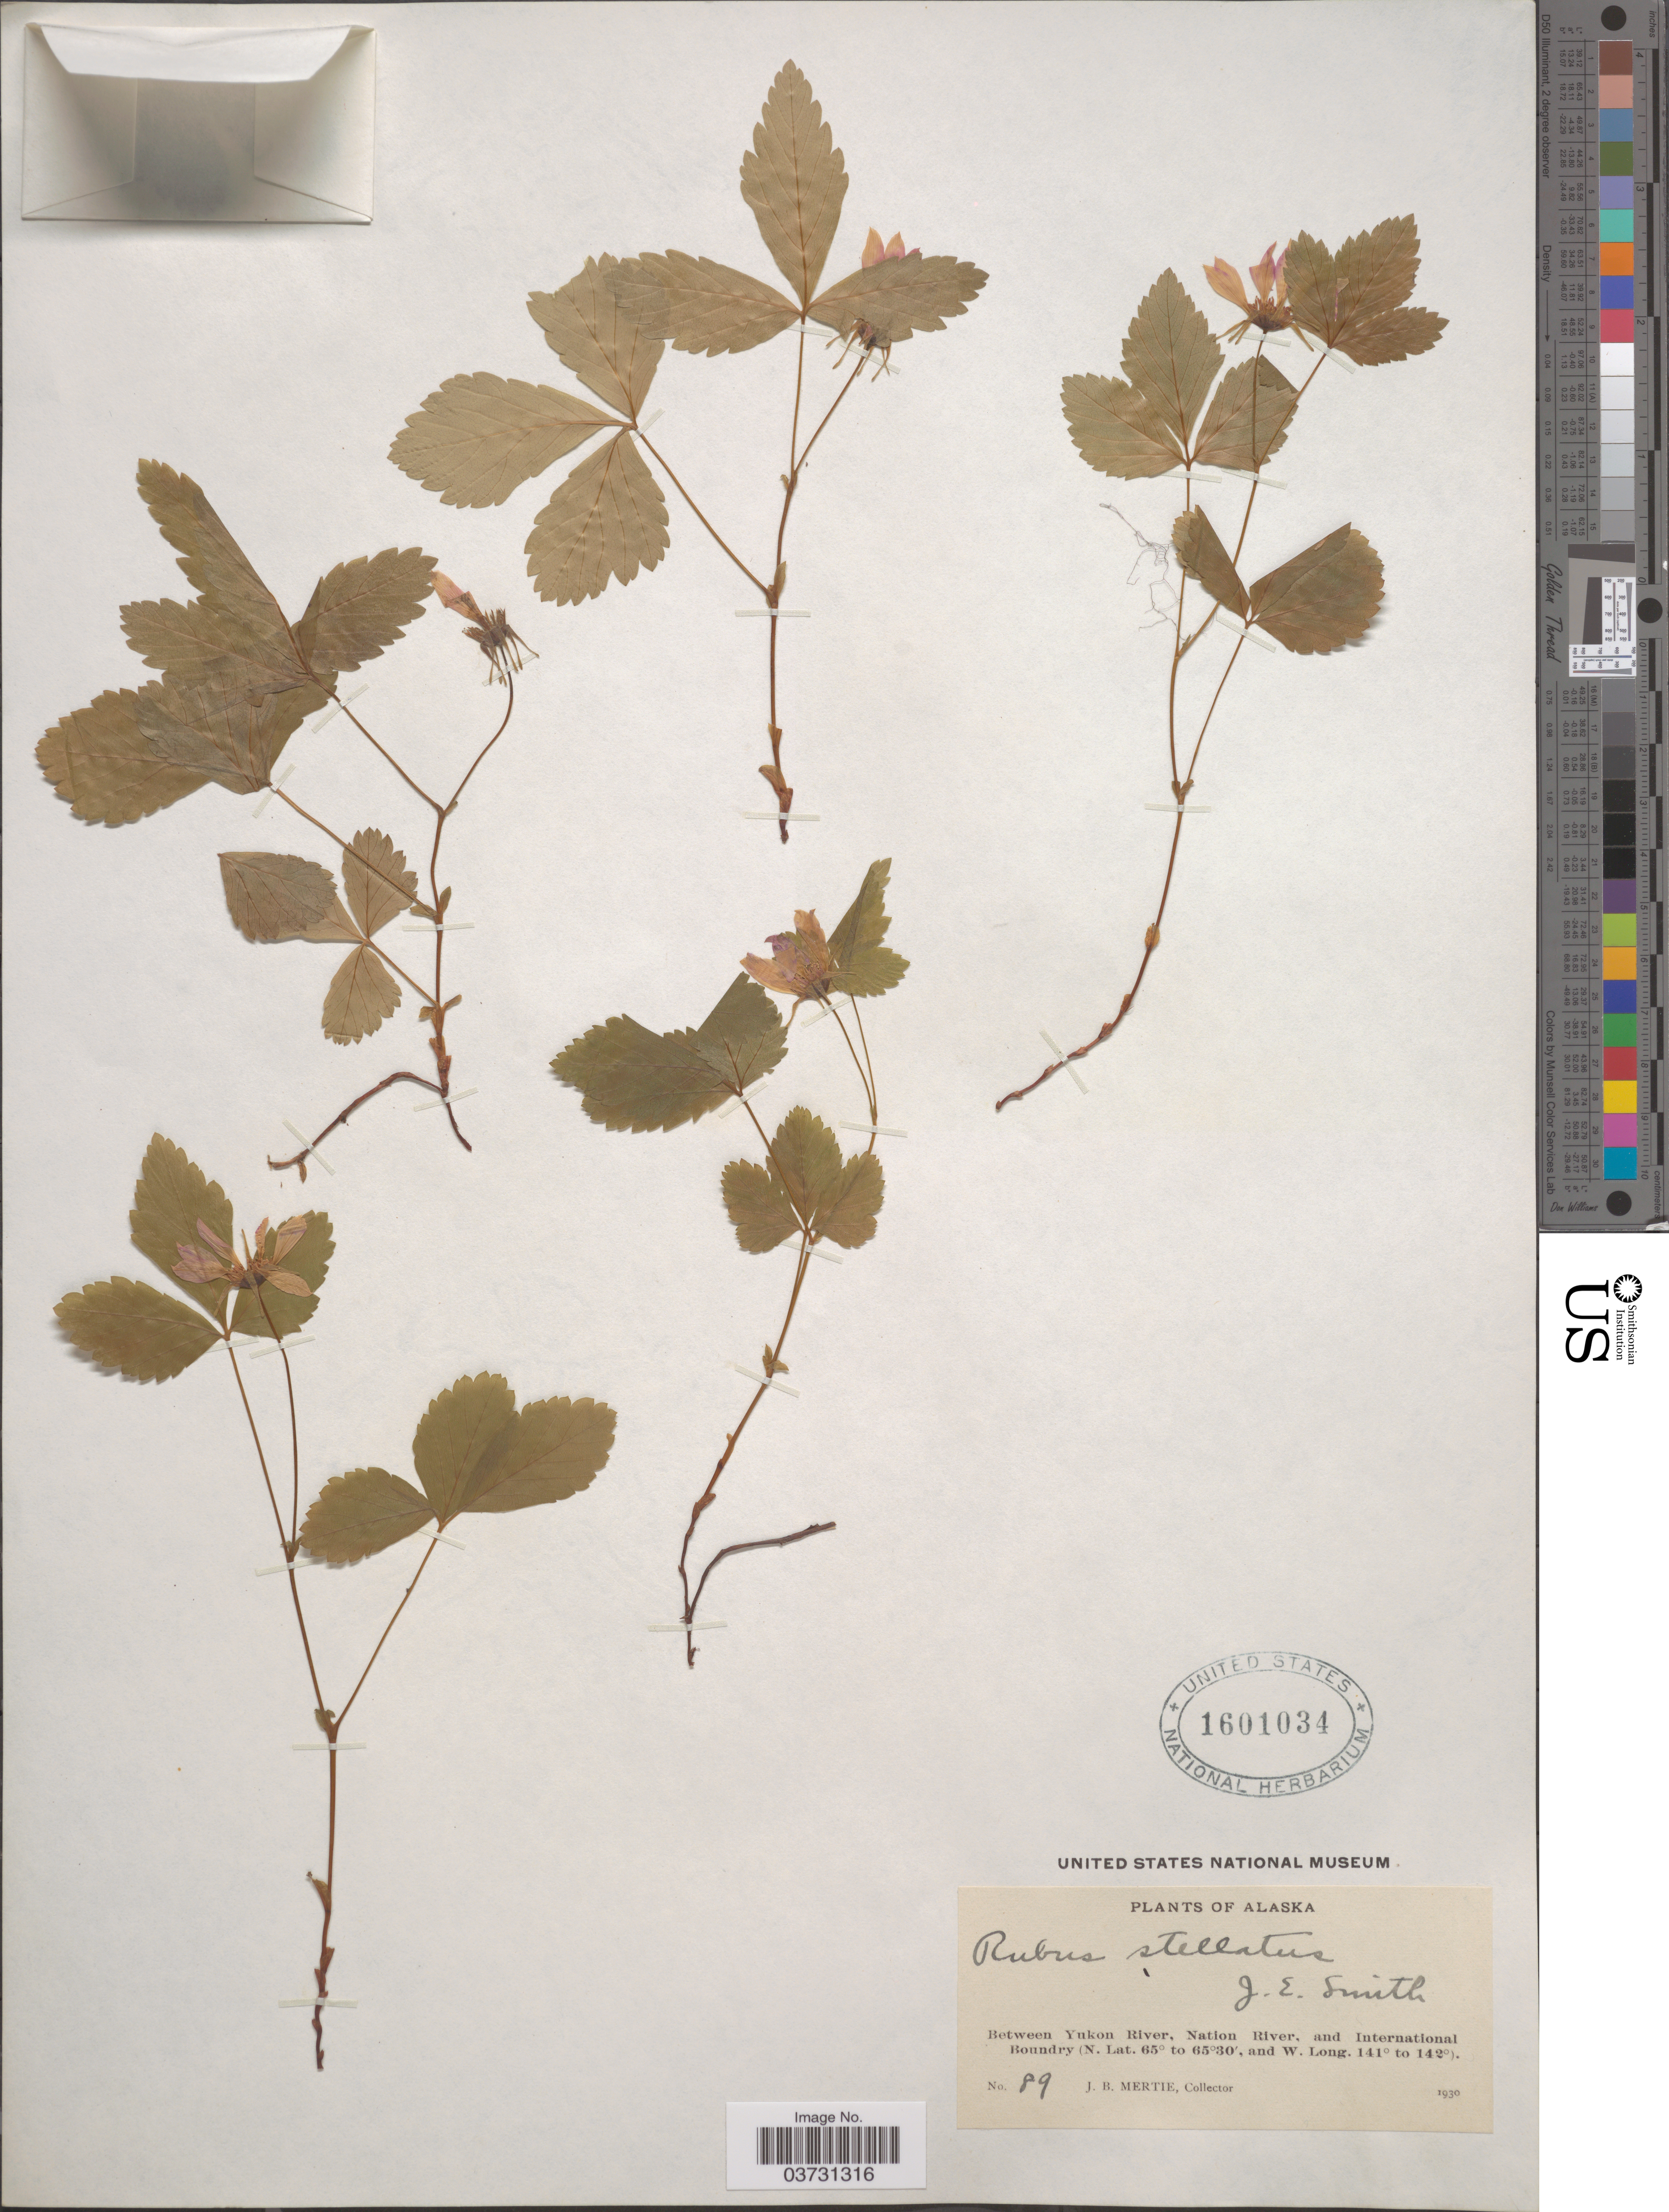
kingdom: Plantae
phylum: Tracheophyta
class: Magnoliopsida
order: Rosales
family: Rosaceae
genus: Rubus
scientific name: Rubus stellatus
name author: Sm.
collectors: J. Mertie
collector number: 89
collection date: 1930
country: United States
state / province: Alaska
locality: Between Yukon River, Nation River, and International Boundary.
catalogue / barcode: US 1601034